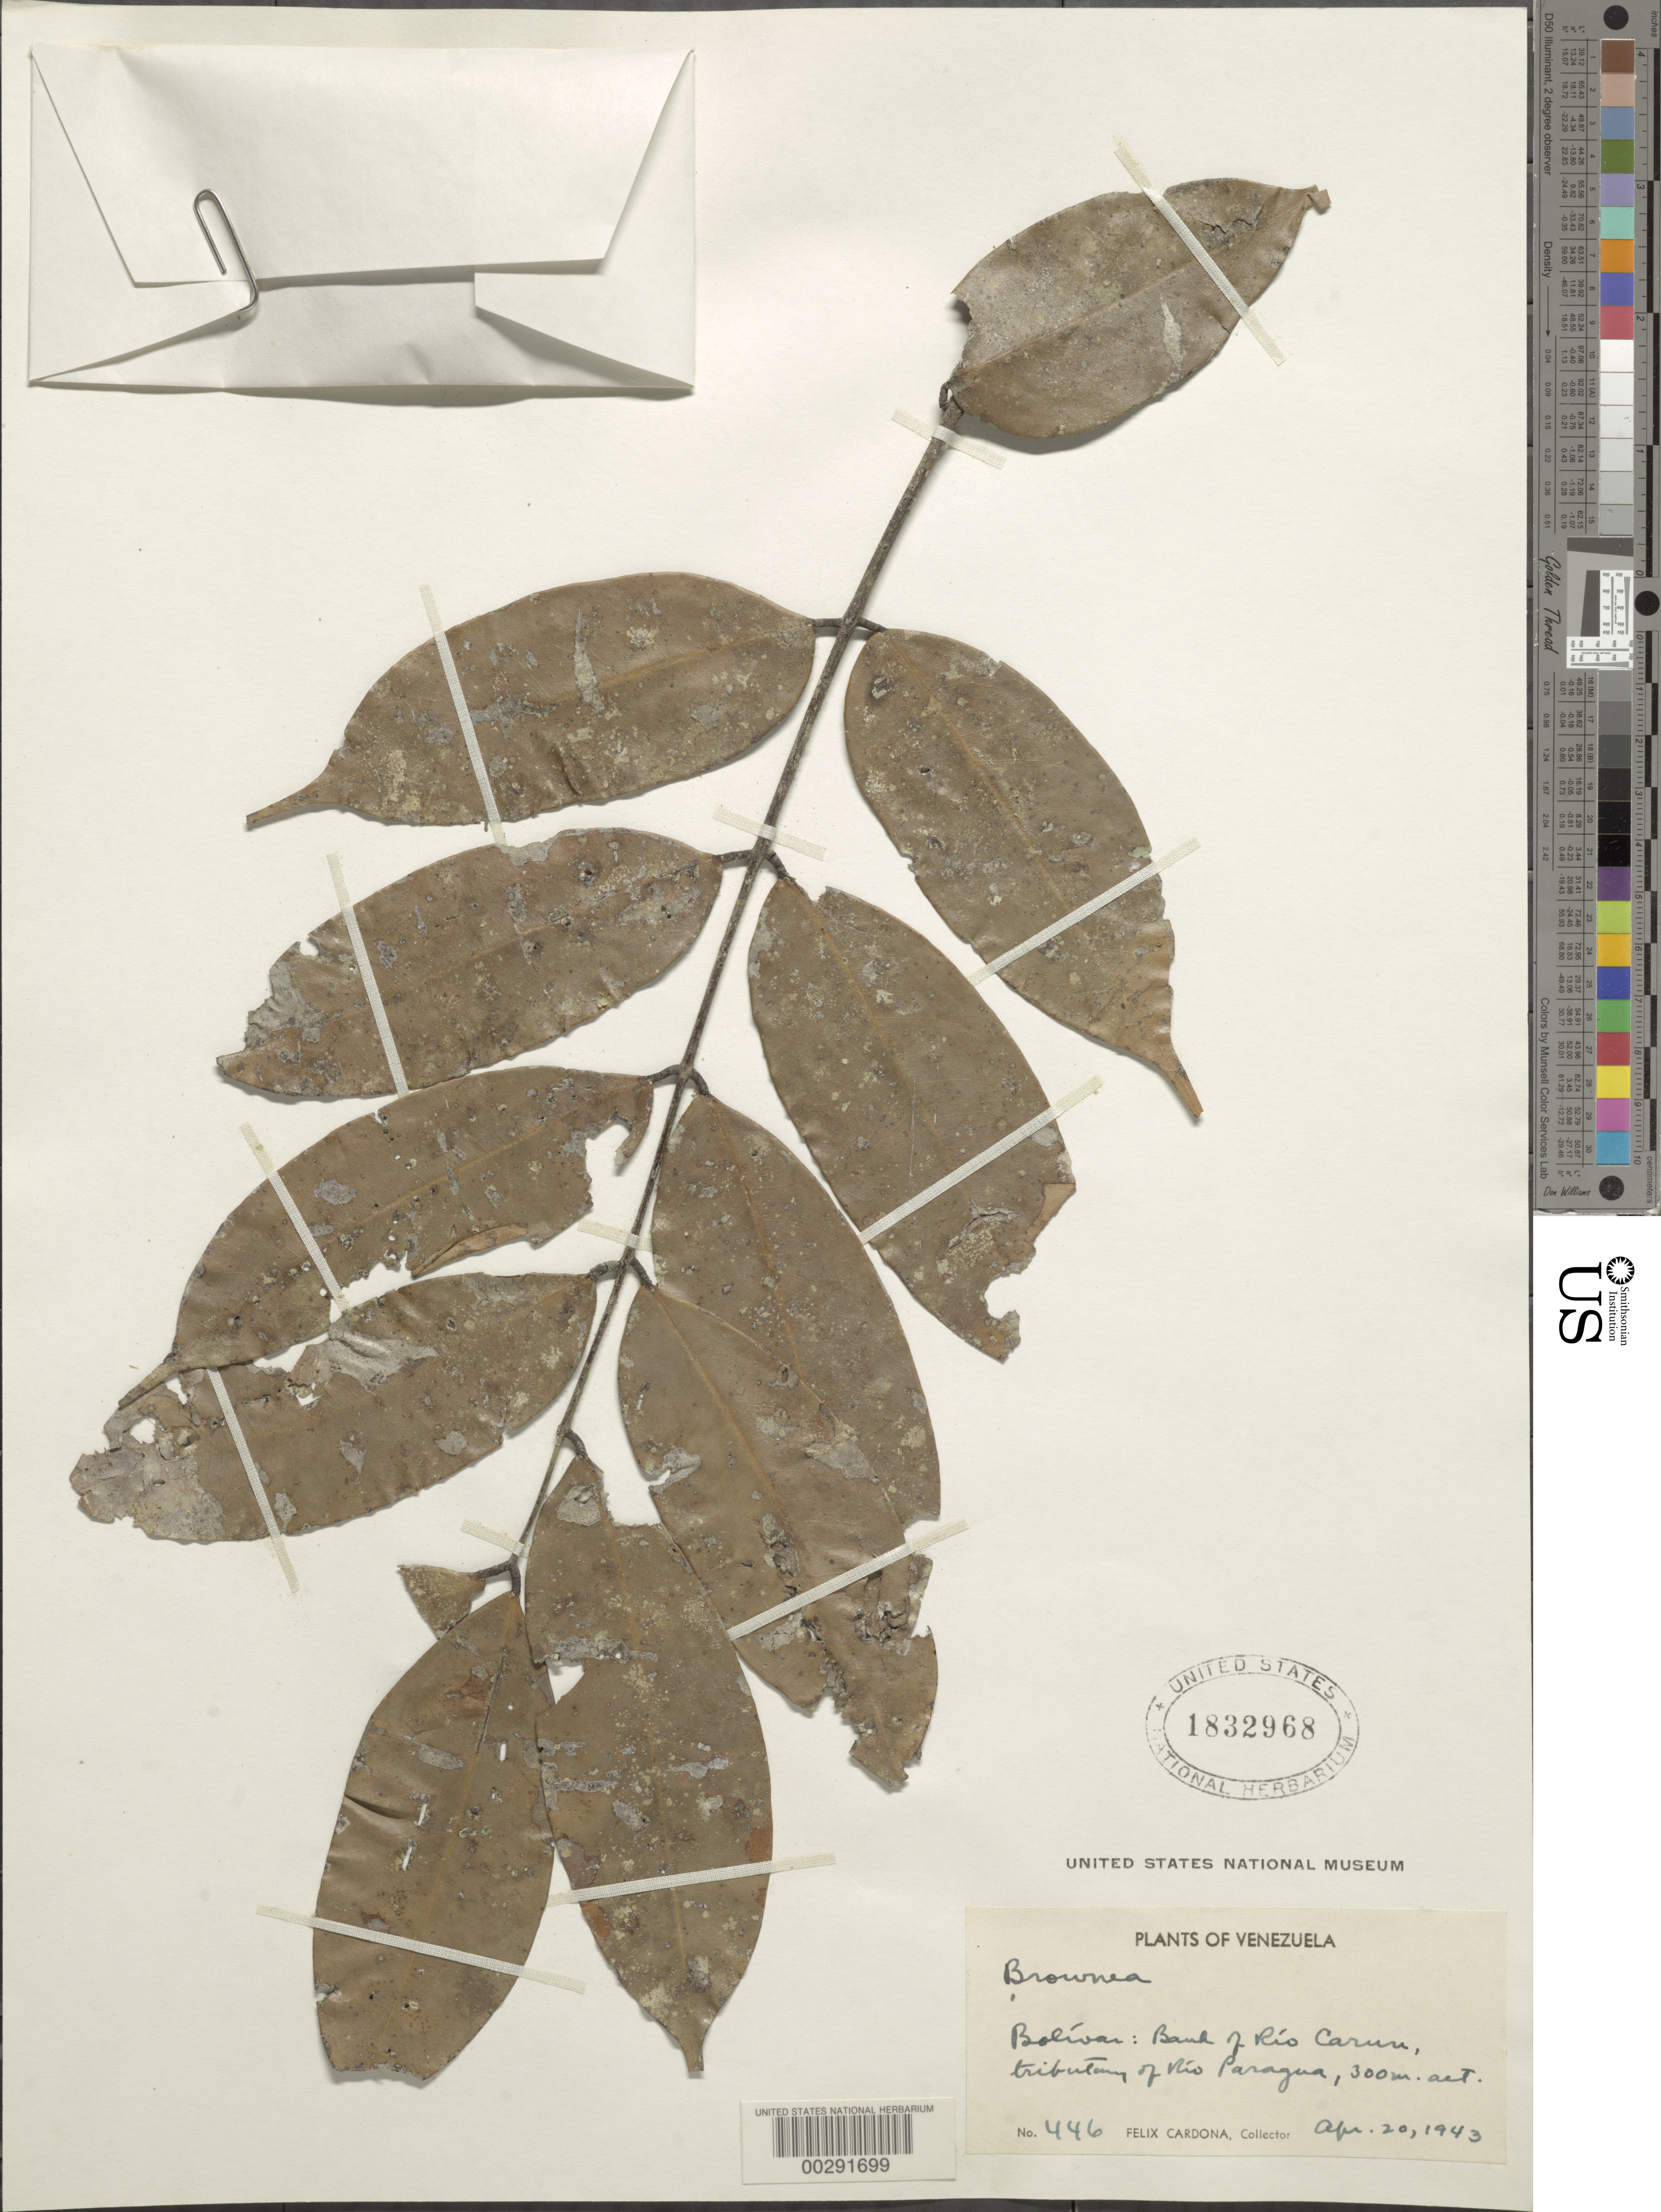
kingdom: Plantae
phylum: Tracheophyta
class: Magnoliopsida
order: Fabales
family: Fabaceae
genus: Brownea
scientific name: Brownea sp.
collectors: F. Cardona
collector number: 446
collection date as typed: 20 Apr 1943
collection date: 1943-04-20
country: Venezuela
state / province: Bolivar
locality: Bank of rio caruu, tributary of rio paragua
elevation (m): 300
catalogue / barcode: US 1832968